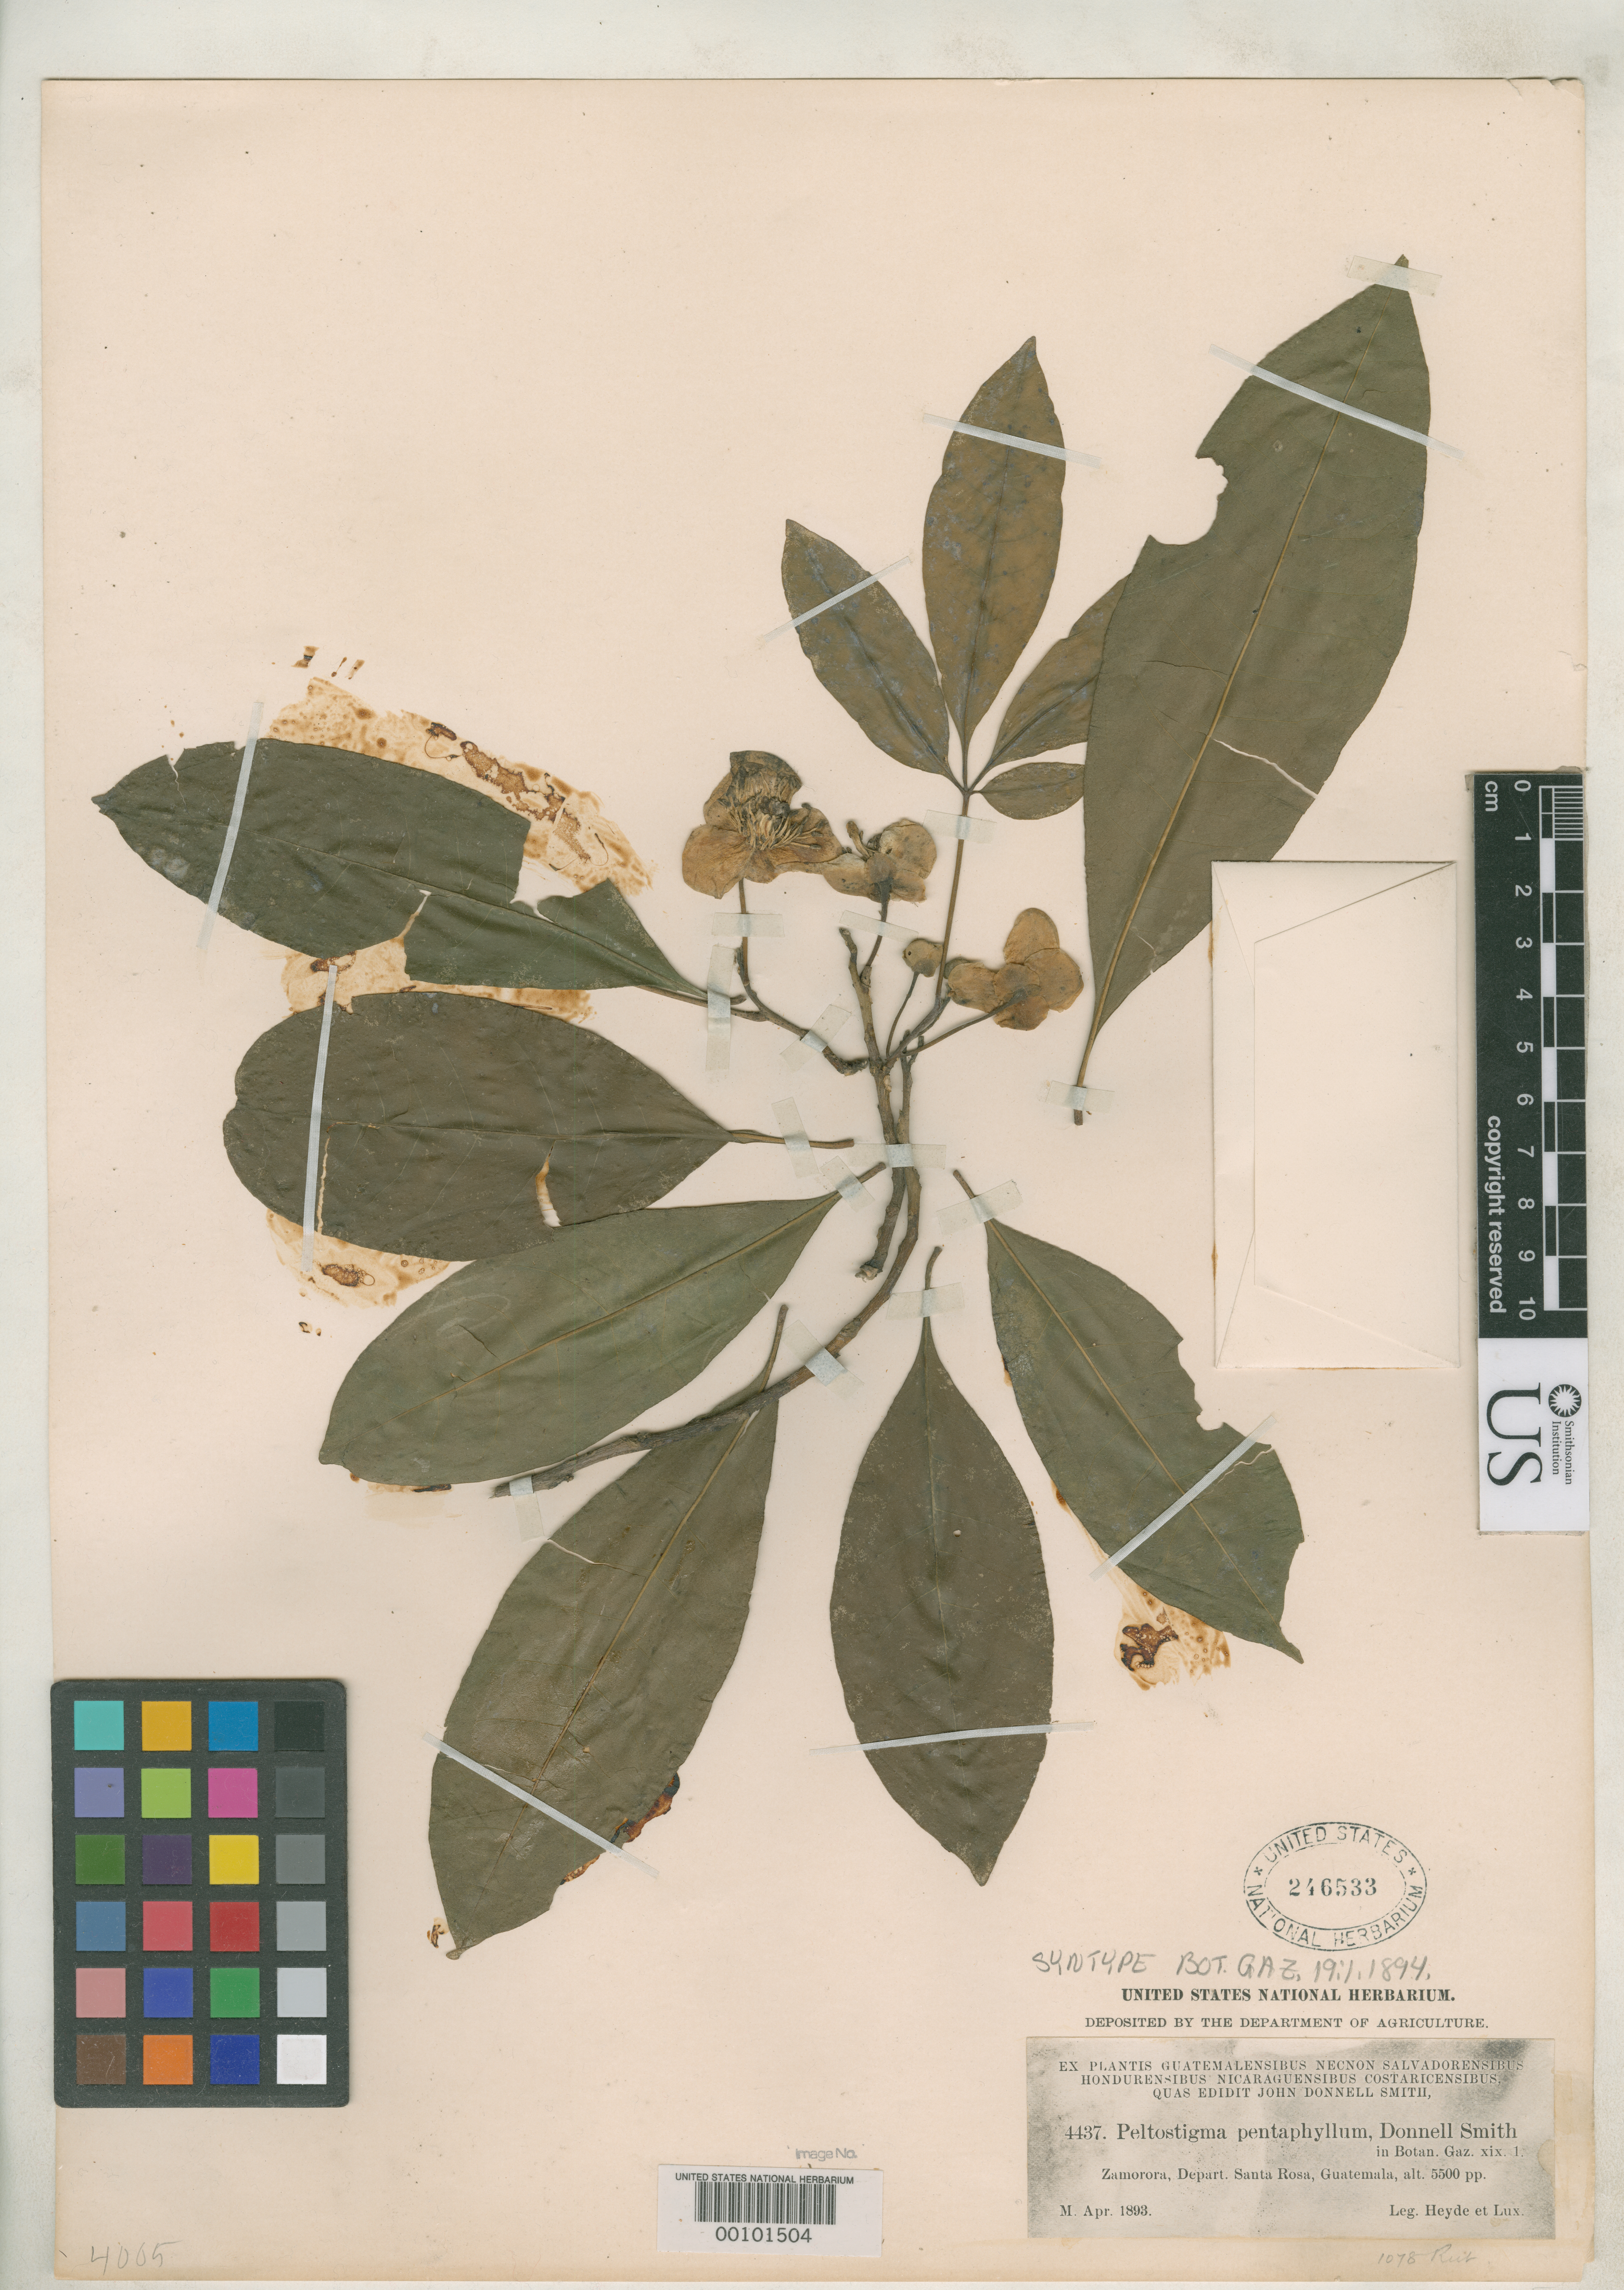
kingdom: Plantae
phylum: Tracheophyta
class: Magnoliopsida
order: Sapindales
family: Rutaceae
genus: Peltostigma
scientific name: Peltostigma pentaphyllum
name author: Donn. Sm.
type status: Syntype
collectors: E. T. Heyde & E. Lux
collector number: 4437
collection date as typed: Apr 1893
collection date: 1893-04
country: Guatemala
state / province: Santa Rosa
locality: Zamorora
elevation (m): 1676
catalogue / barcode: US 246533